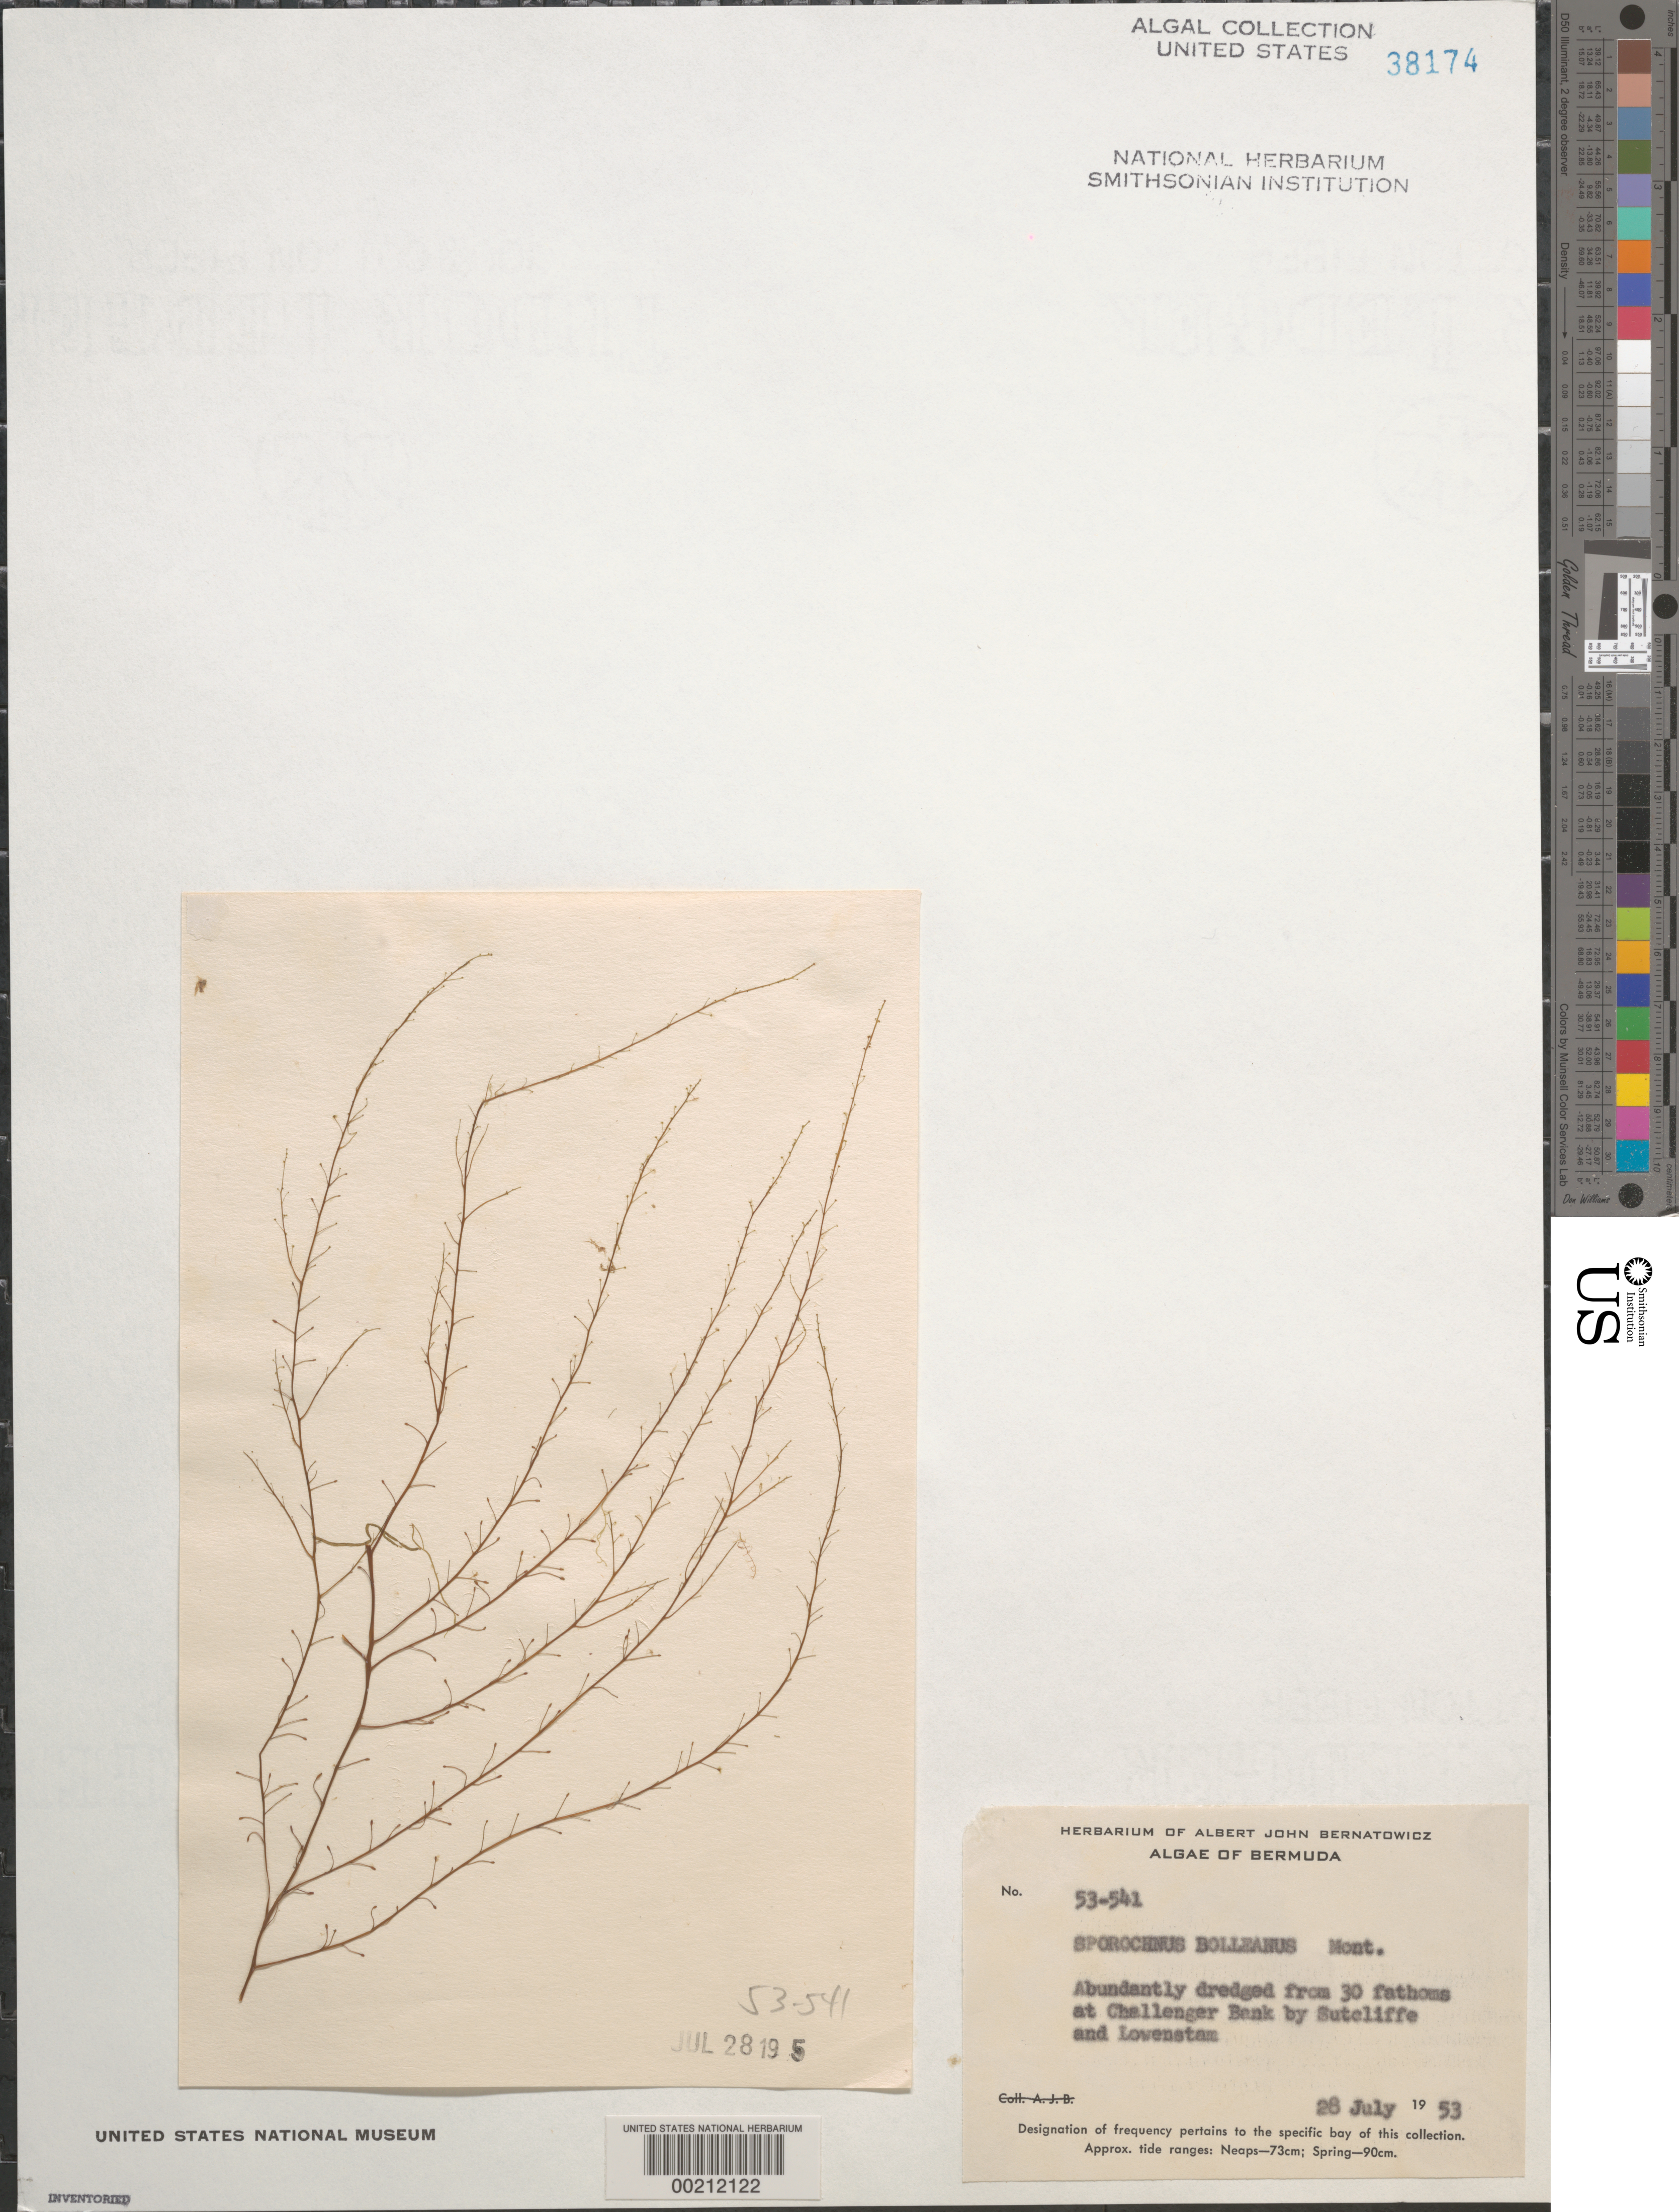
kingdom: Chromista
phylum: Ochrophyta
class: Phaeophyceae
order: Sporochnales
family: Sporochnaceae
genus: Sporochnus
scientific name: Sporochnus bolleanus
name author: Mont.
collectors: W. Sutcliffe & H. Lowenstam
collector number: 53-541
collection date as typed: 28 Jul 1953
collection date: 1953-07-28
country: Bermuda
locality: Challenger Bank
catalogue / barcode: US 38174